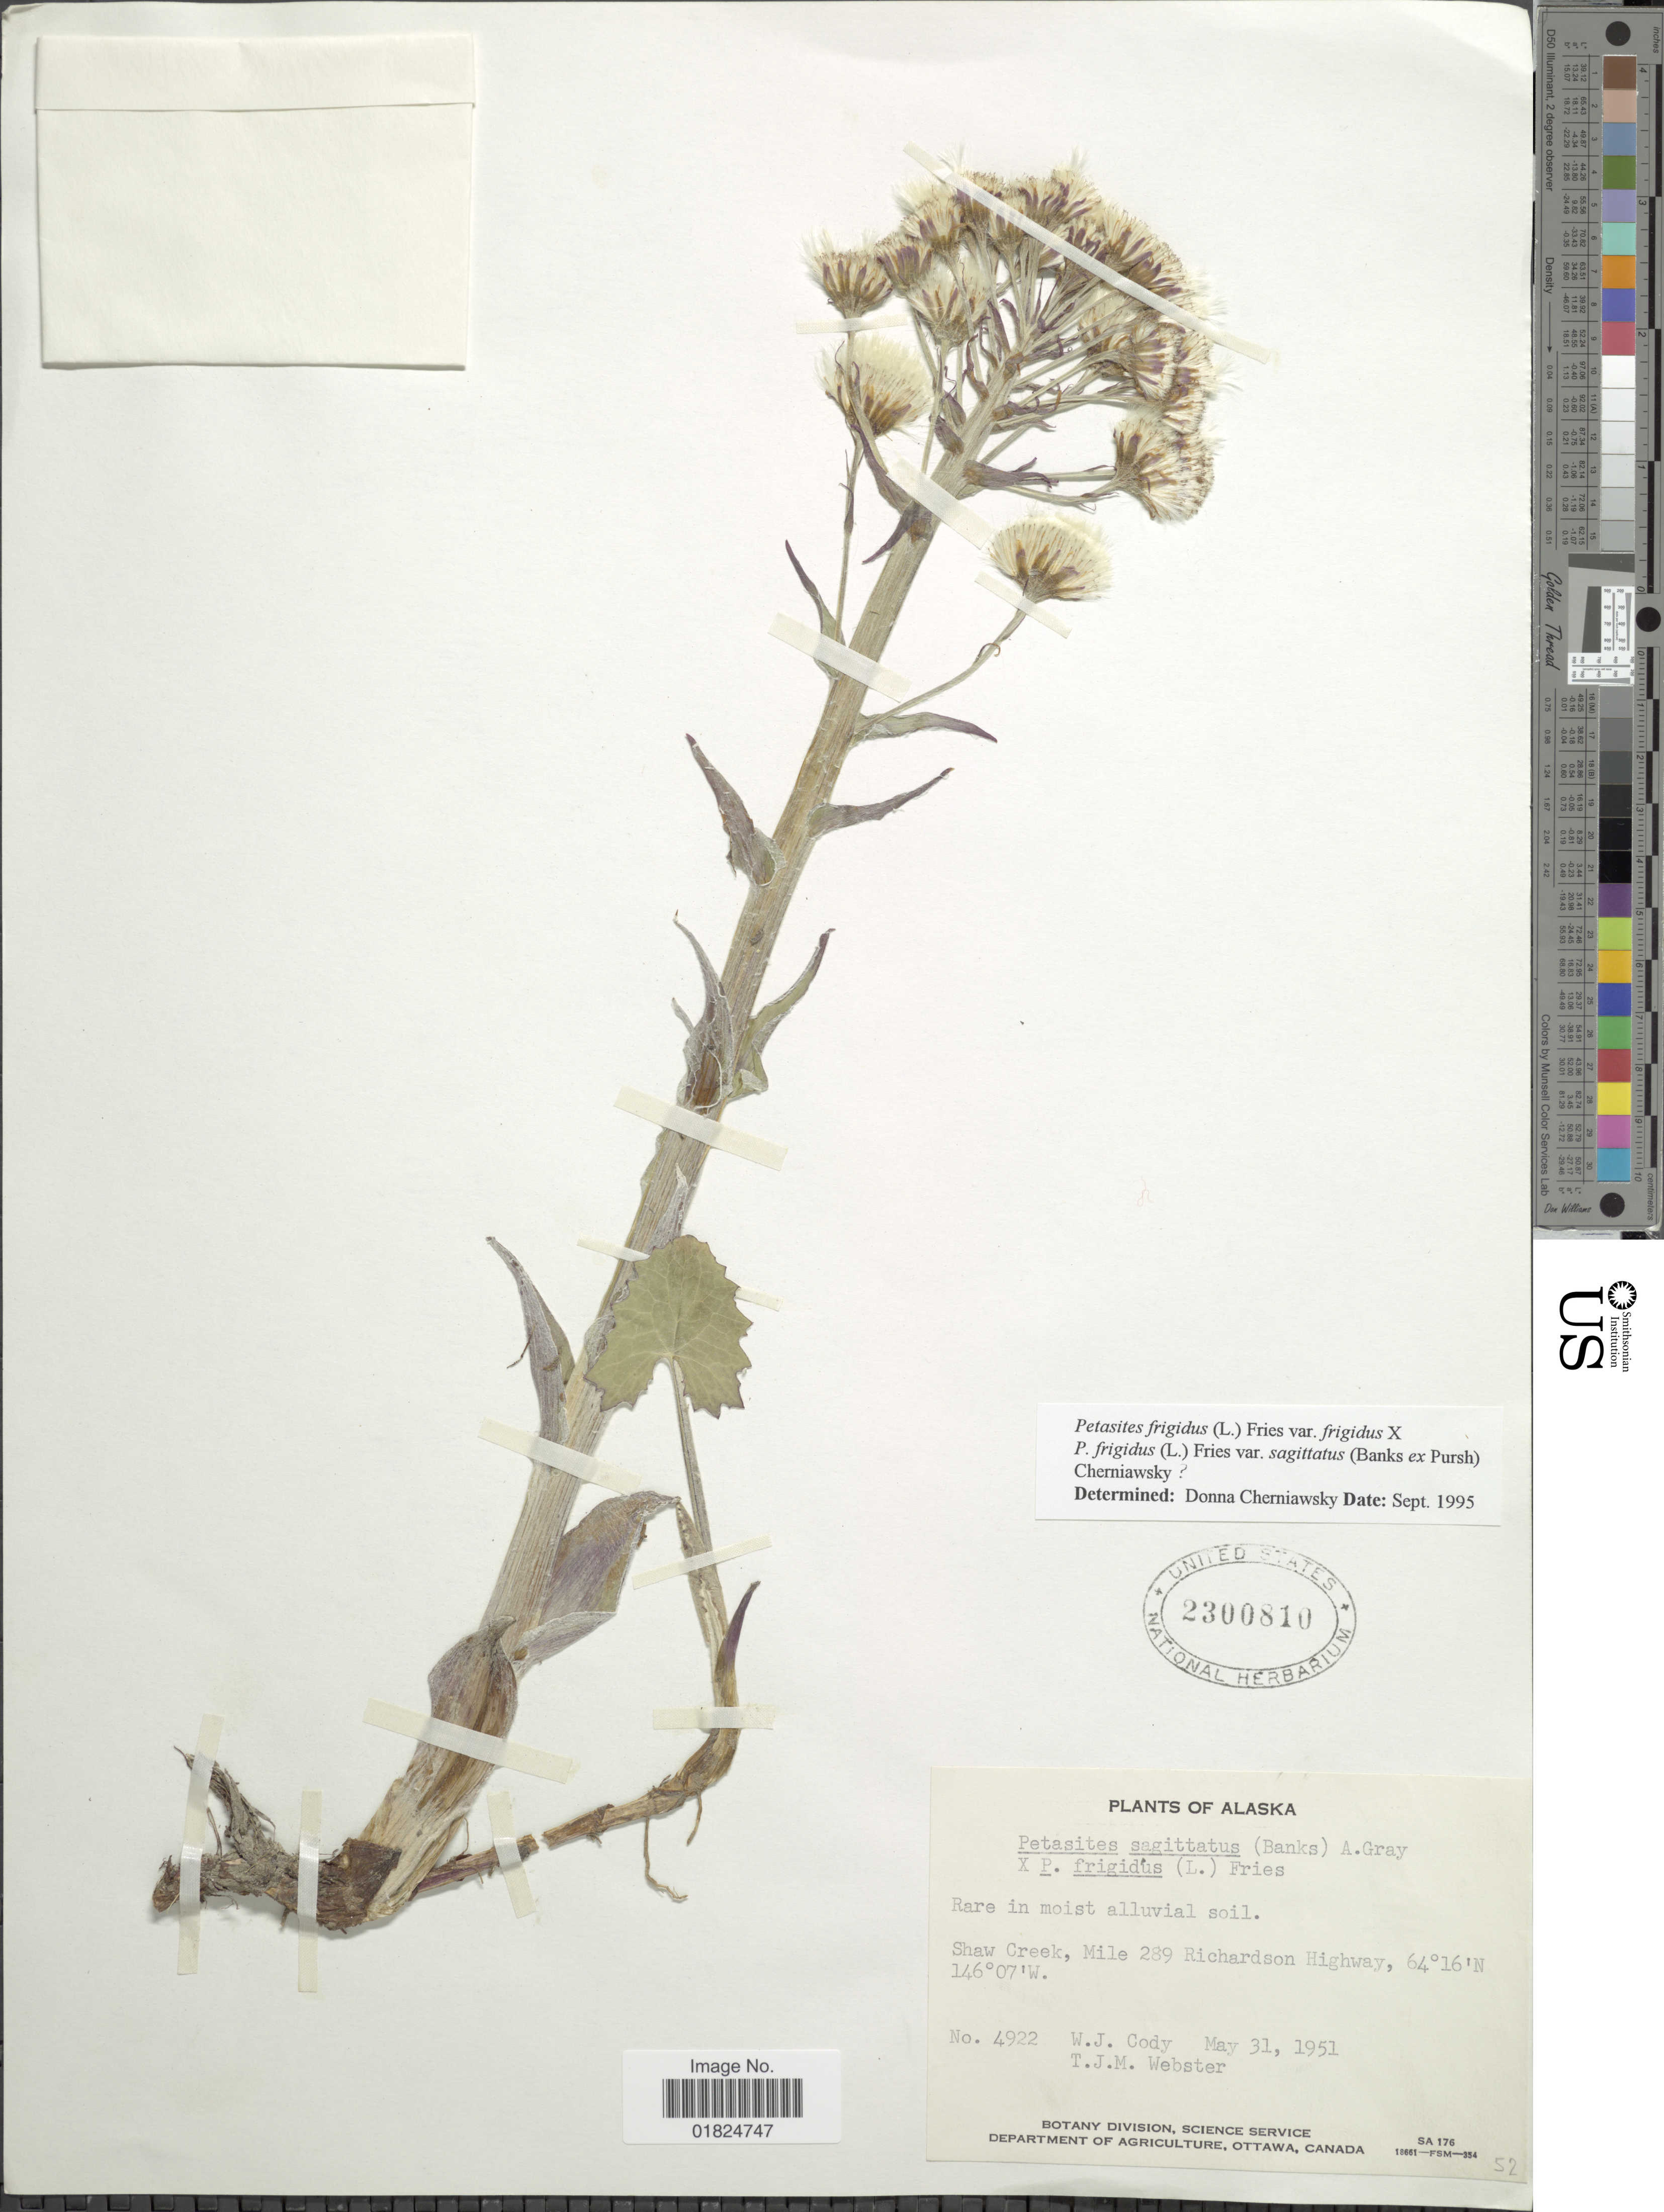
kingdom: Plantae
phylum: Tracheophyta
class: Magnoliopsida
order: Asterales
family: Asteraceae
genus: Petasites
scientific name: Petasites frigidus var. sagittatus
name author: (Banks ex Pursh) Cherniawsky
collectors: W. Cody & T. J. Webster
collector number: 4922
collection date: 1951-05-31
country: United States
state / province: Alaska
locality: Alaska. Shaw Creek, Mile 289 Richardson Highway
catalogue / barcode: US 2300810